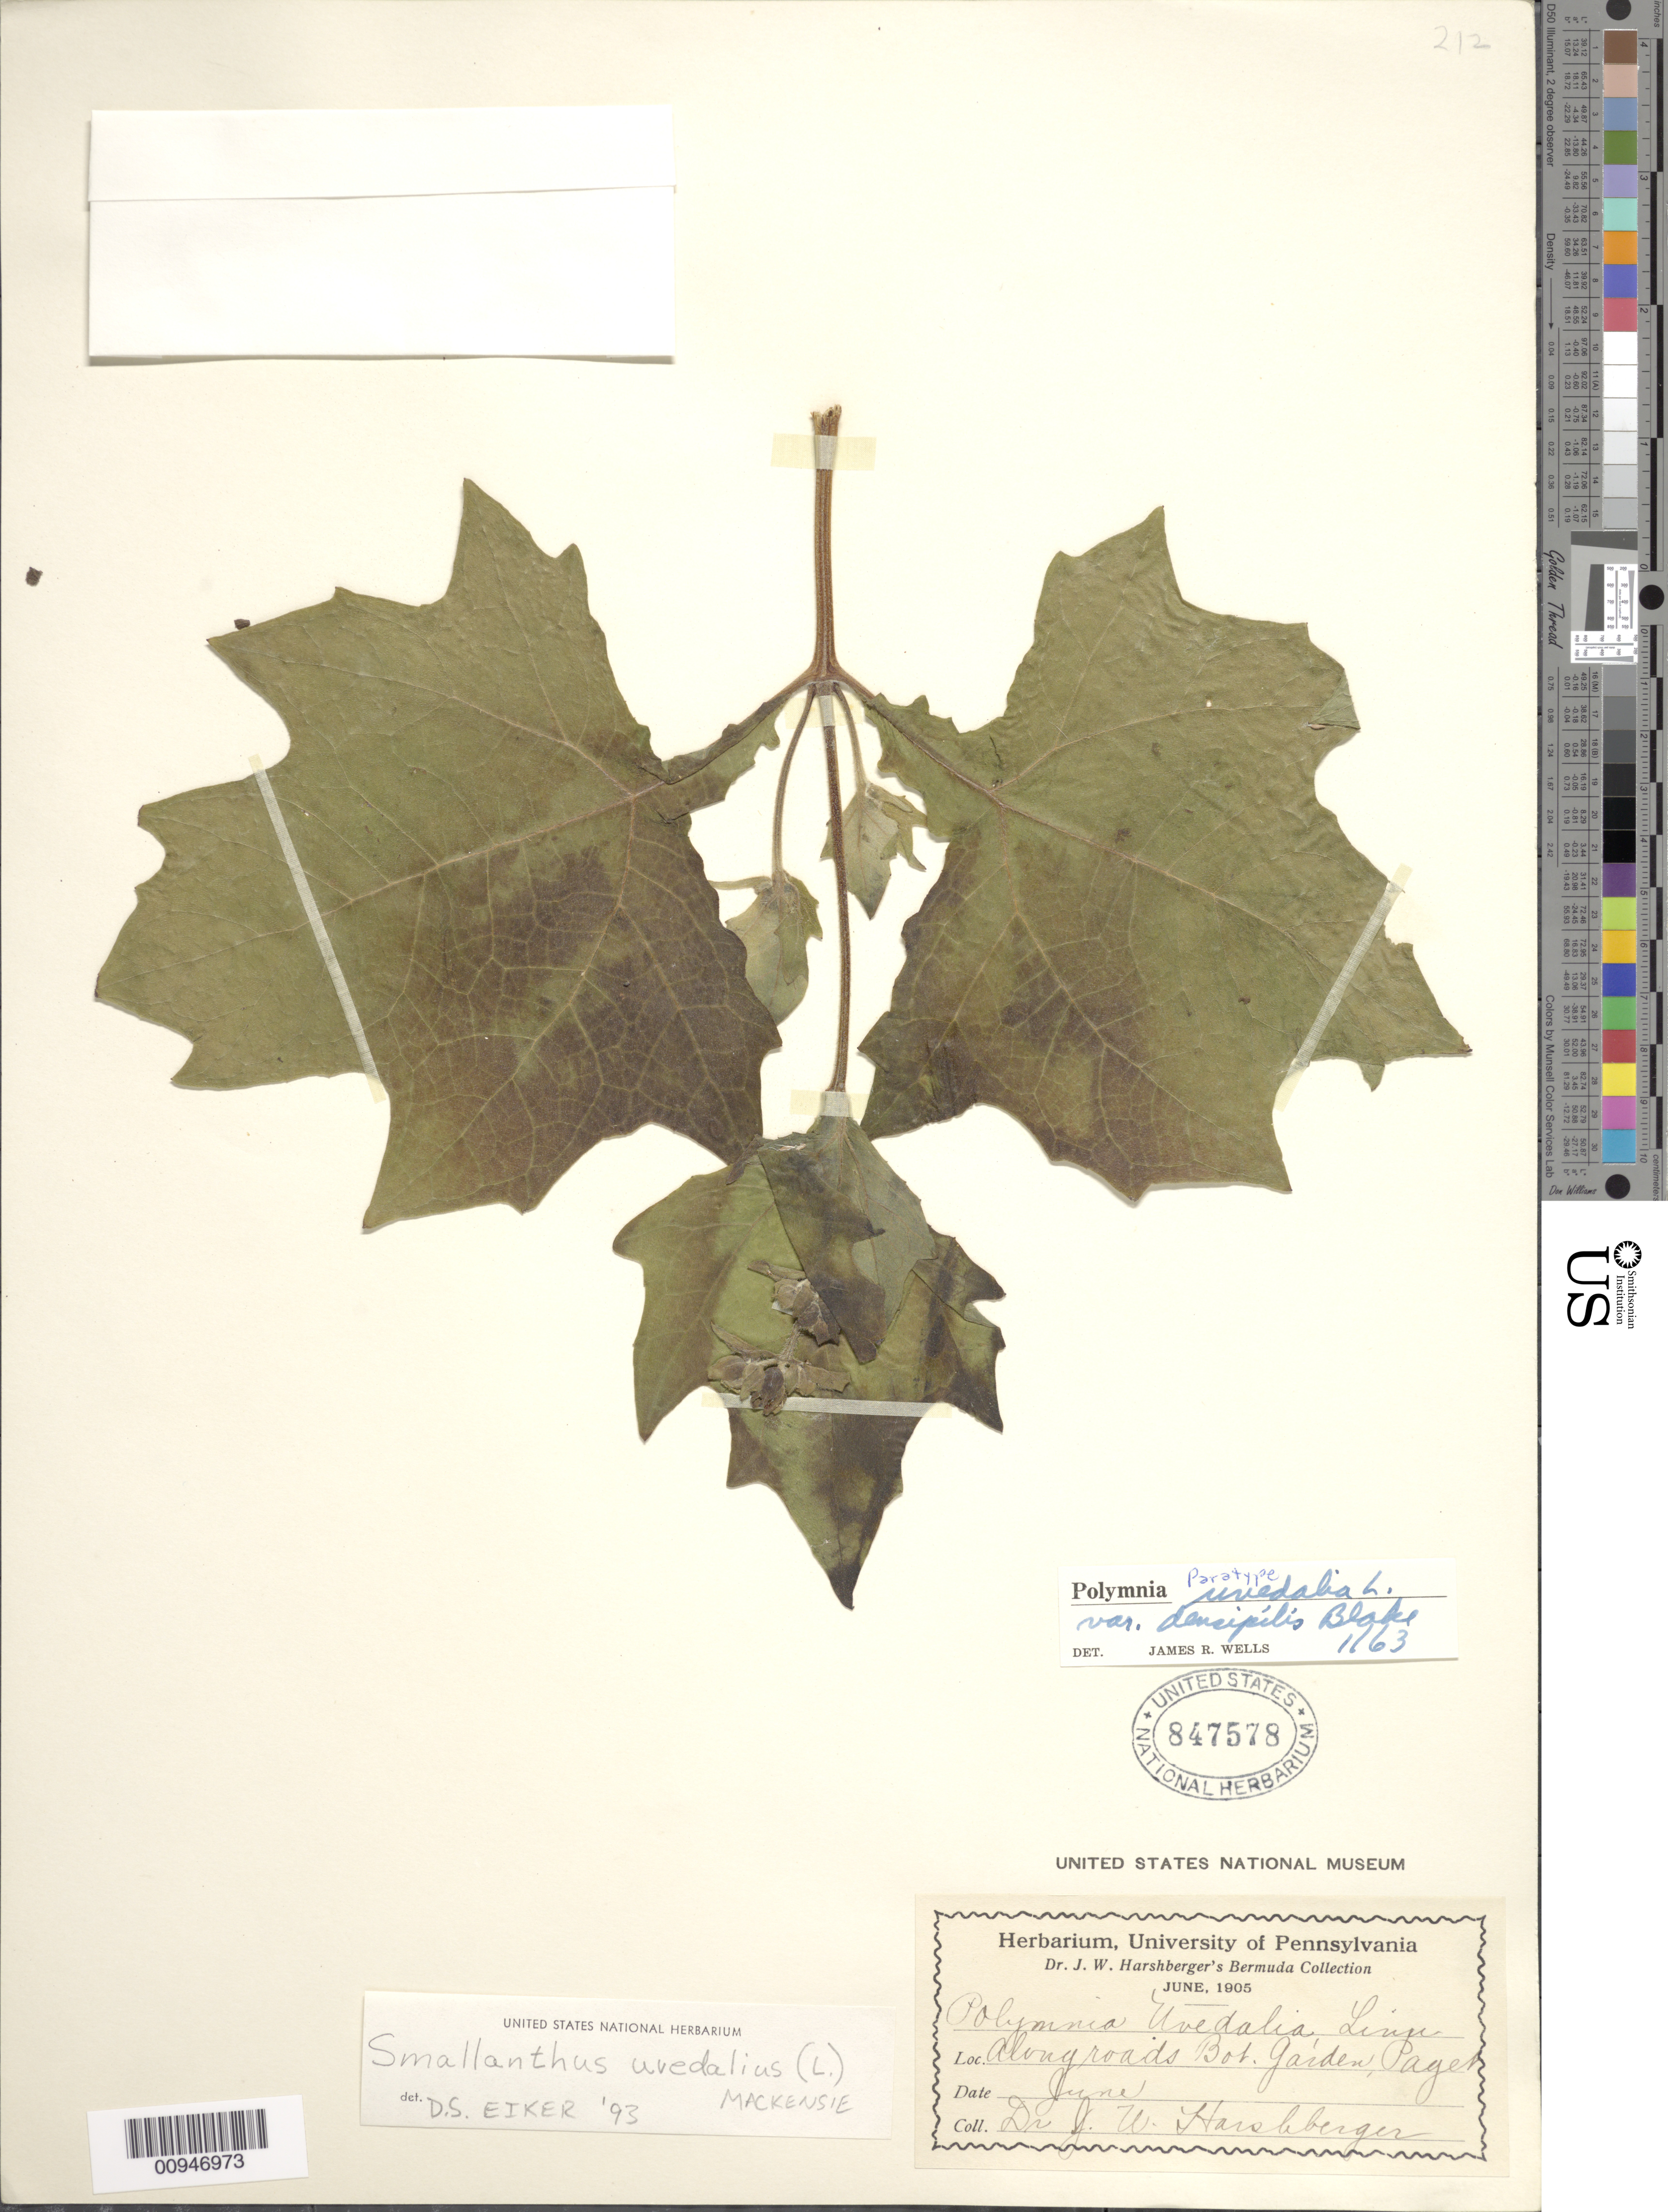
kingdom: Plantae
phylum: Tracheophyta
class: Magnoliopsida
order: Asterales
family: Asteraceae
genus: Smallanthus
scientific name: Smallanthus uvedalia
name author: (L.) Mack. ex Mack.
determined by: Eiker, D. S.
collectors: J. W. Harshberger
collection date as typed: Jun 1905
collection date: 1905-06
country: Bermuda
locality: Paget, Bot. Gardens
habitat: Along roads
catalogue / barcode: US 847578